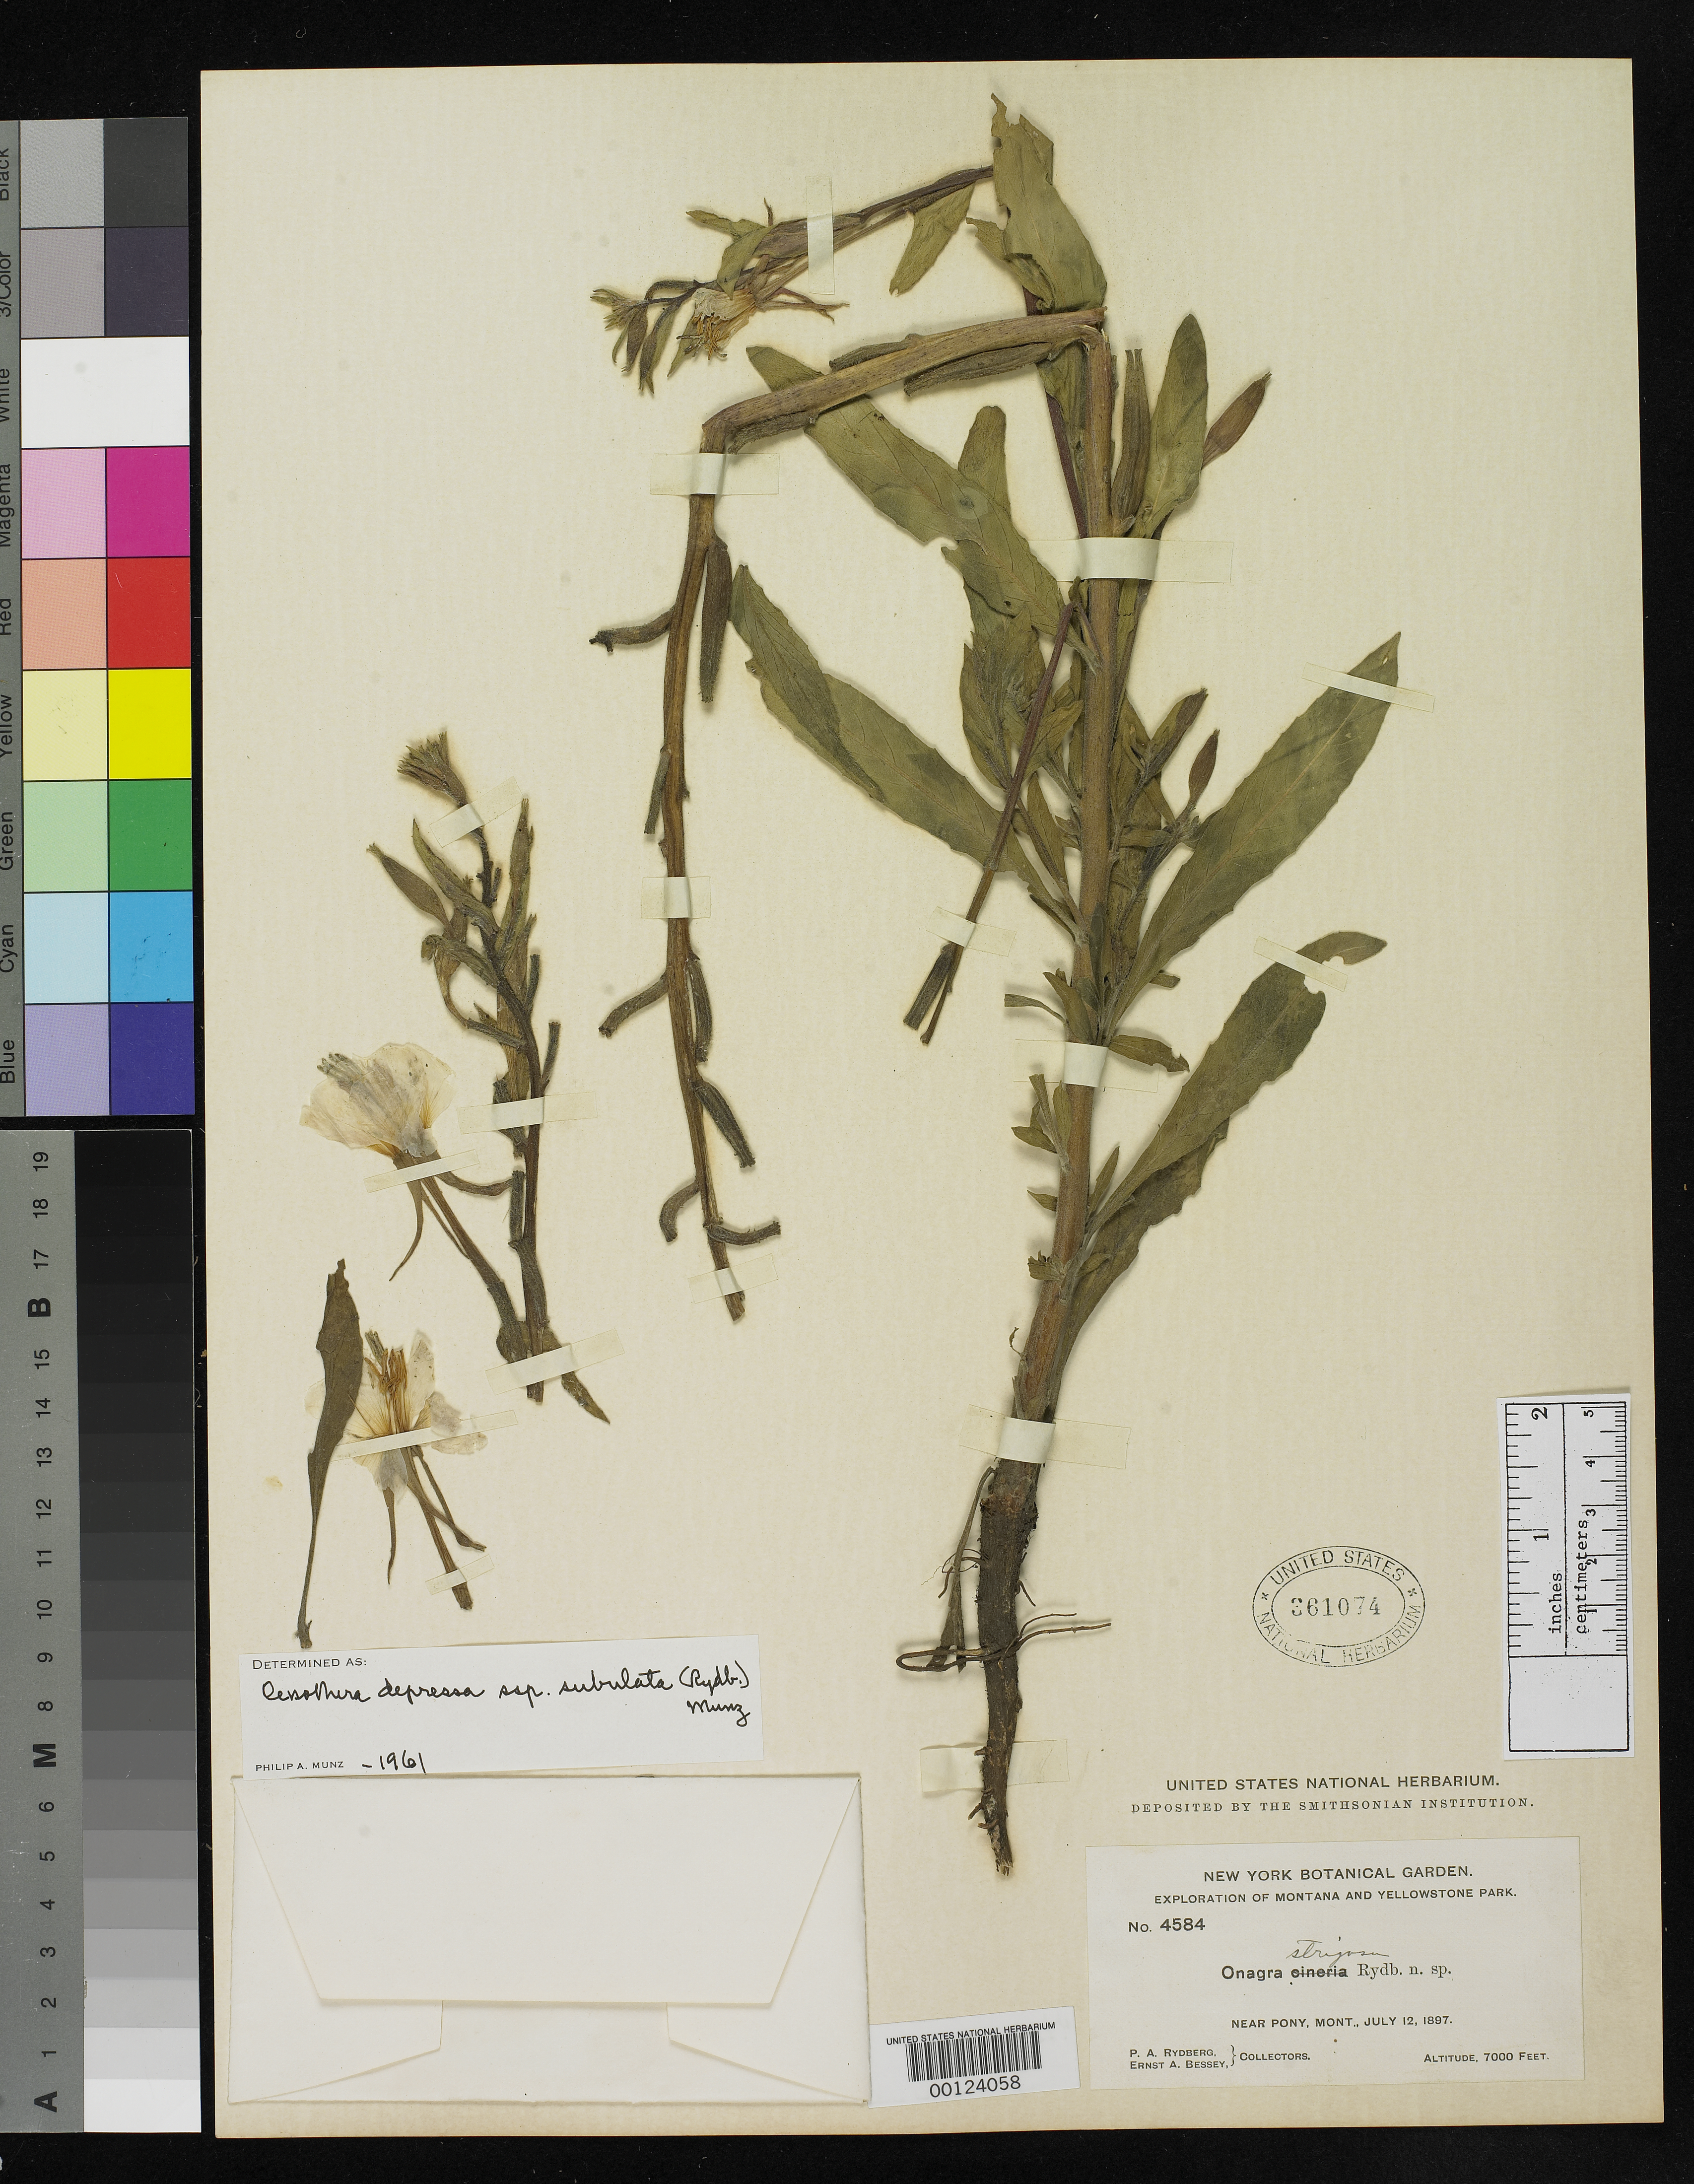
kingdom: Plantae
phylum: Tracheophyta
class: Magnoliopsida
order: Myrtales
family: Onagraceae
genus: Onagra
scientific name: Onagra strigosa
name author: Rydb.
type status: Syntype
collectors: P. A. Rydberg & E. Bessey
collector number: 4584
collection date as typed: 08 Jul 1897 to 12 Jul 1897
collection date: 1897-07-08/1897-07-12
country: United States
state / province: Montana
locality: Pony.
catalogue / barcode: US 361074